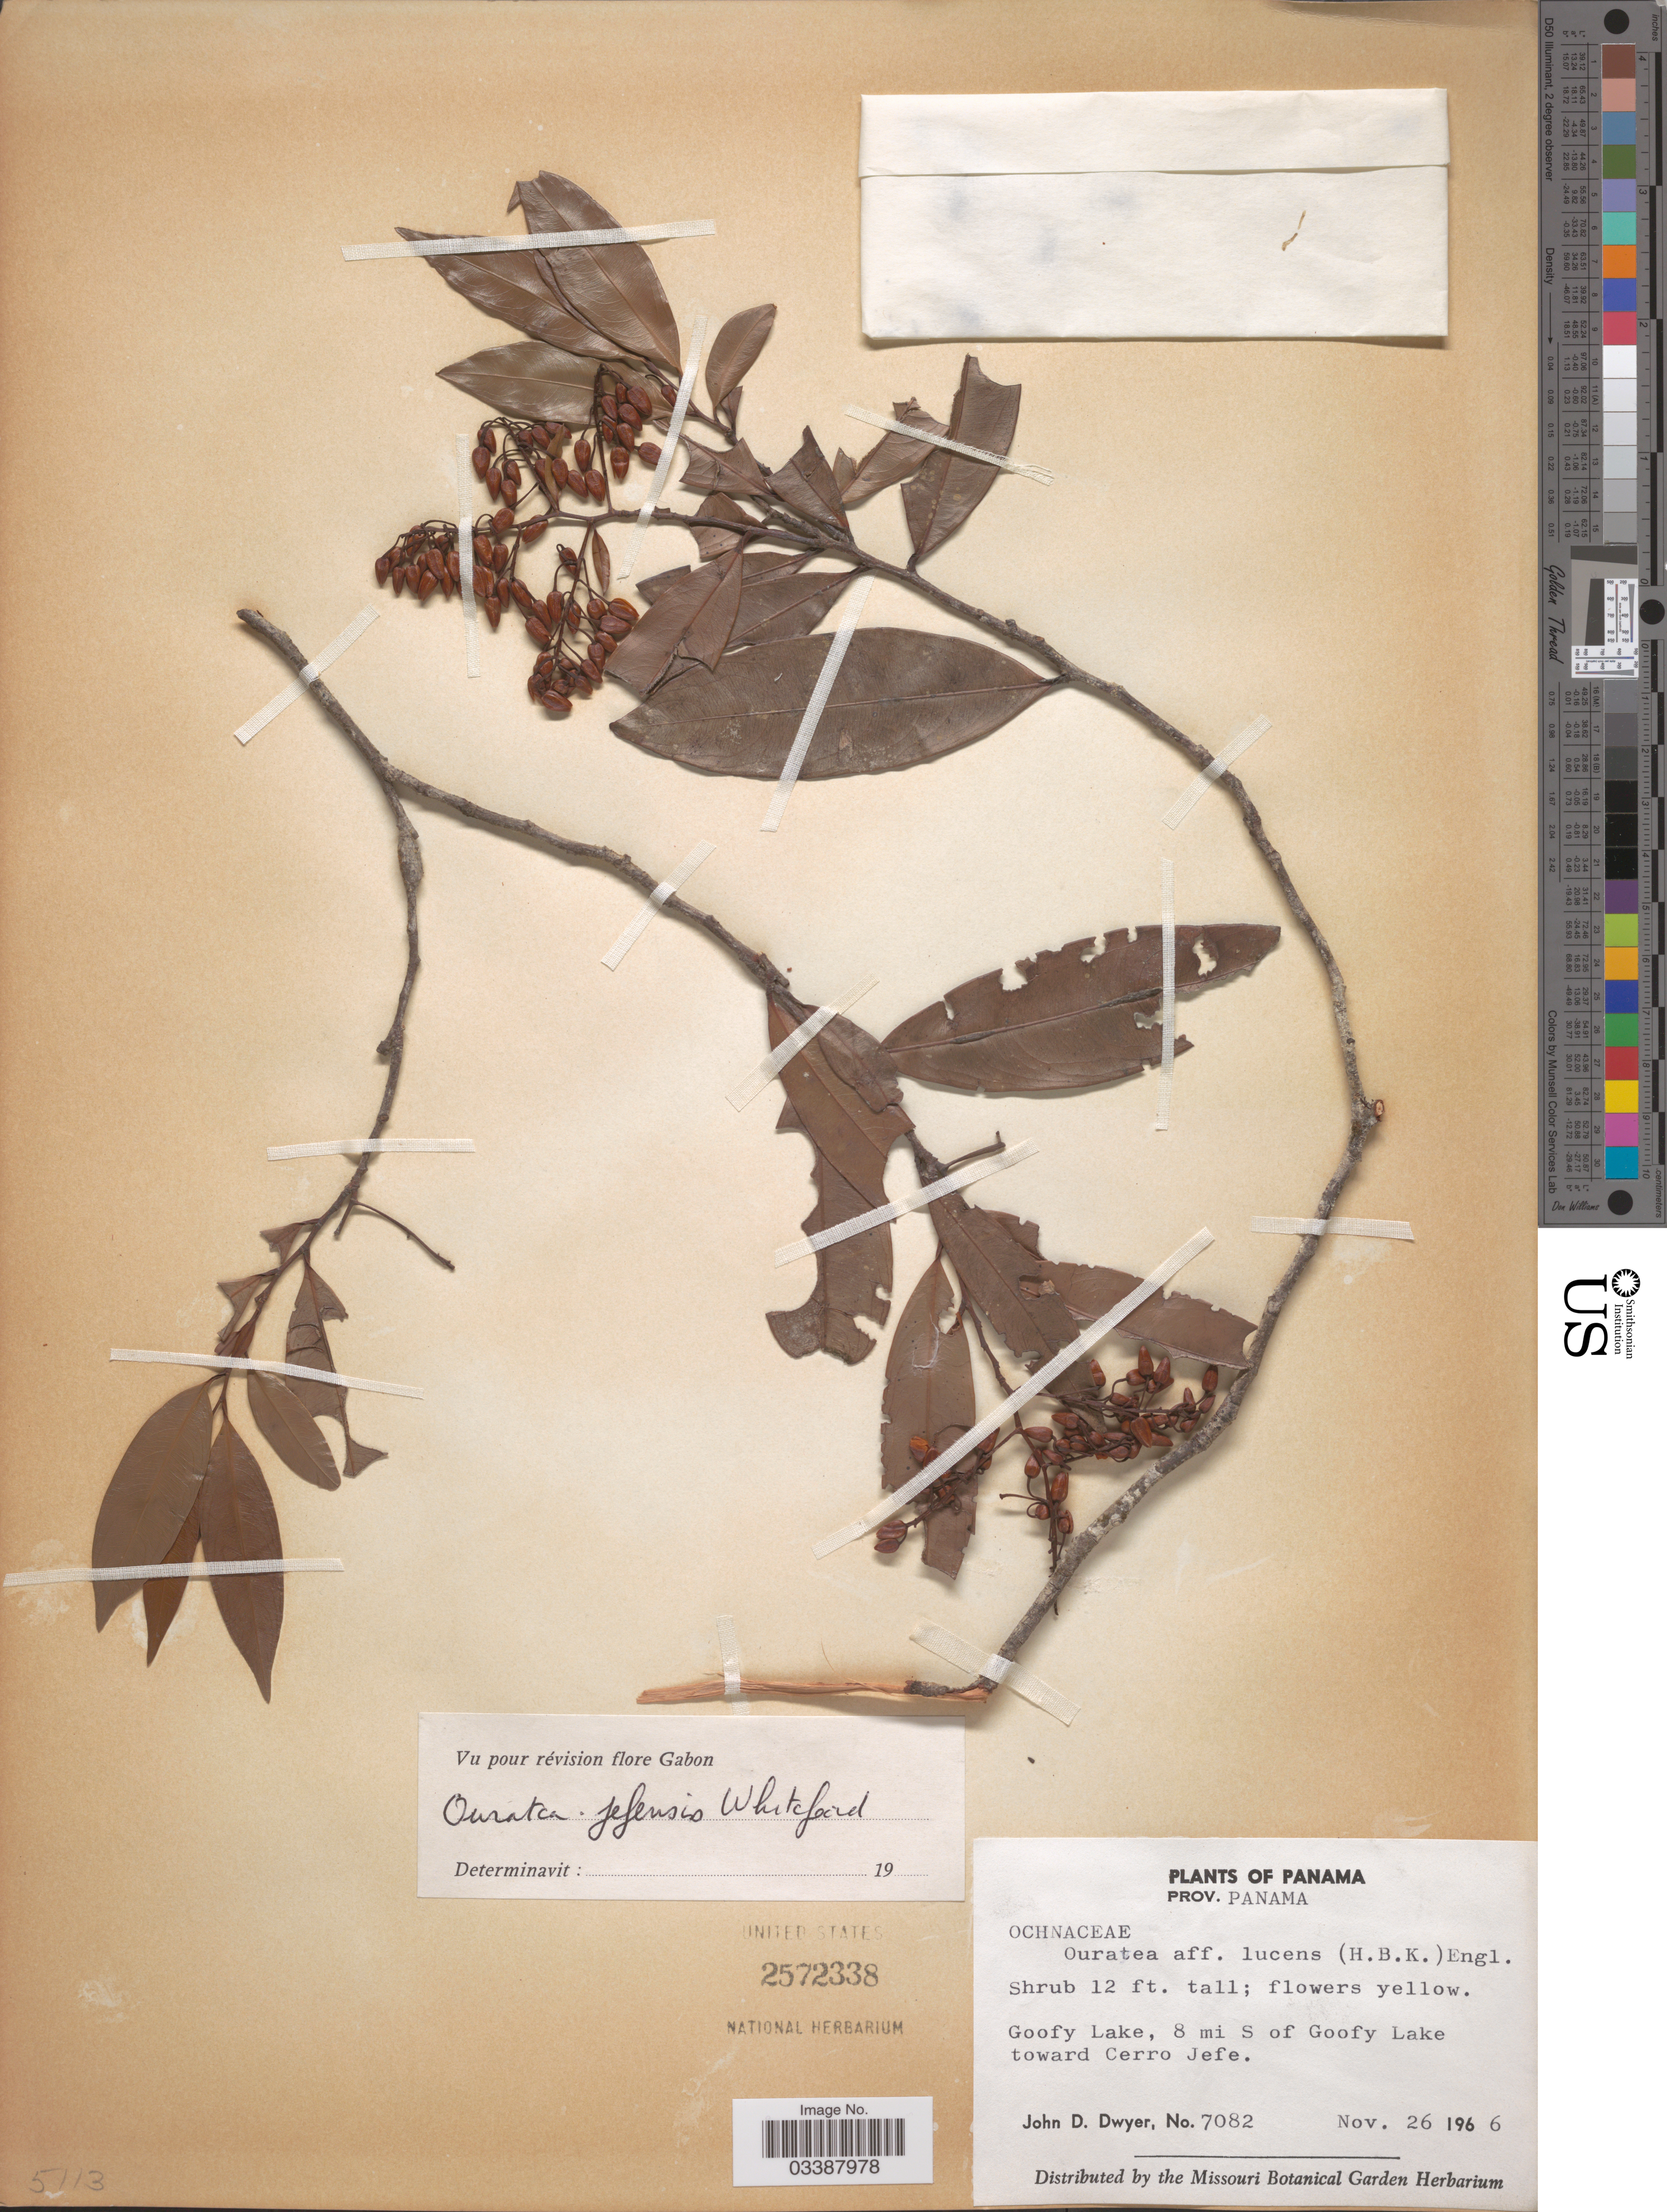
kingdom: Plantae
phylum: Tracheophyta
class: Magnoliopsida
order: Malpighiales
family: Ochnaceae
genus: Ouratea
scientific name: Ouratea jefensis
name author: Whitef.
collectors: J. D. Dwyer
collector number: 7082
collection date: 1966-11-26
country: Panama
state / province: Panamá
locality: Goofy Lake, 8 mi S of Goofy Lake toward Cerro Jefe.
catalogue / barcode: US 2572338